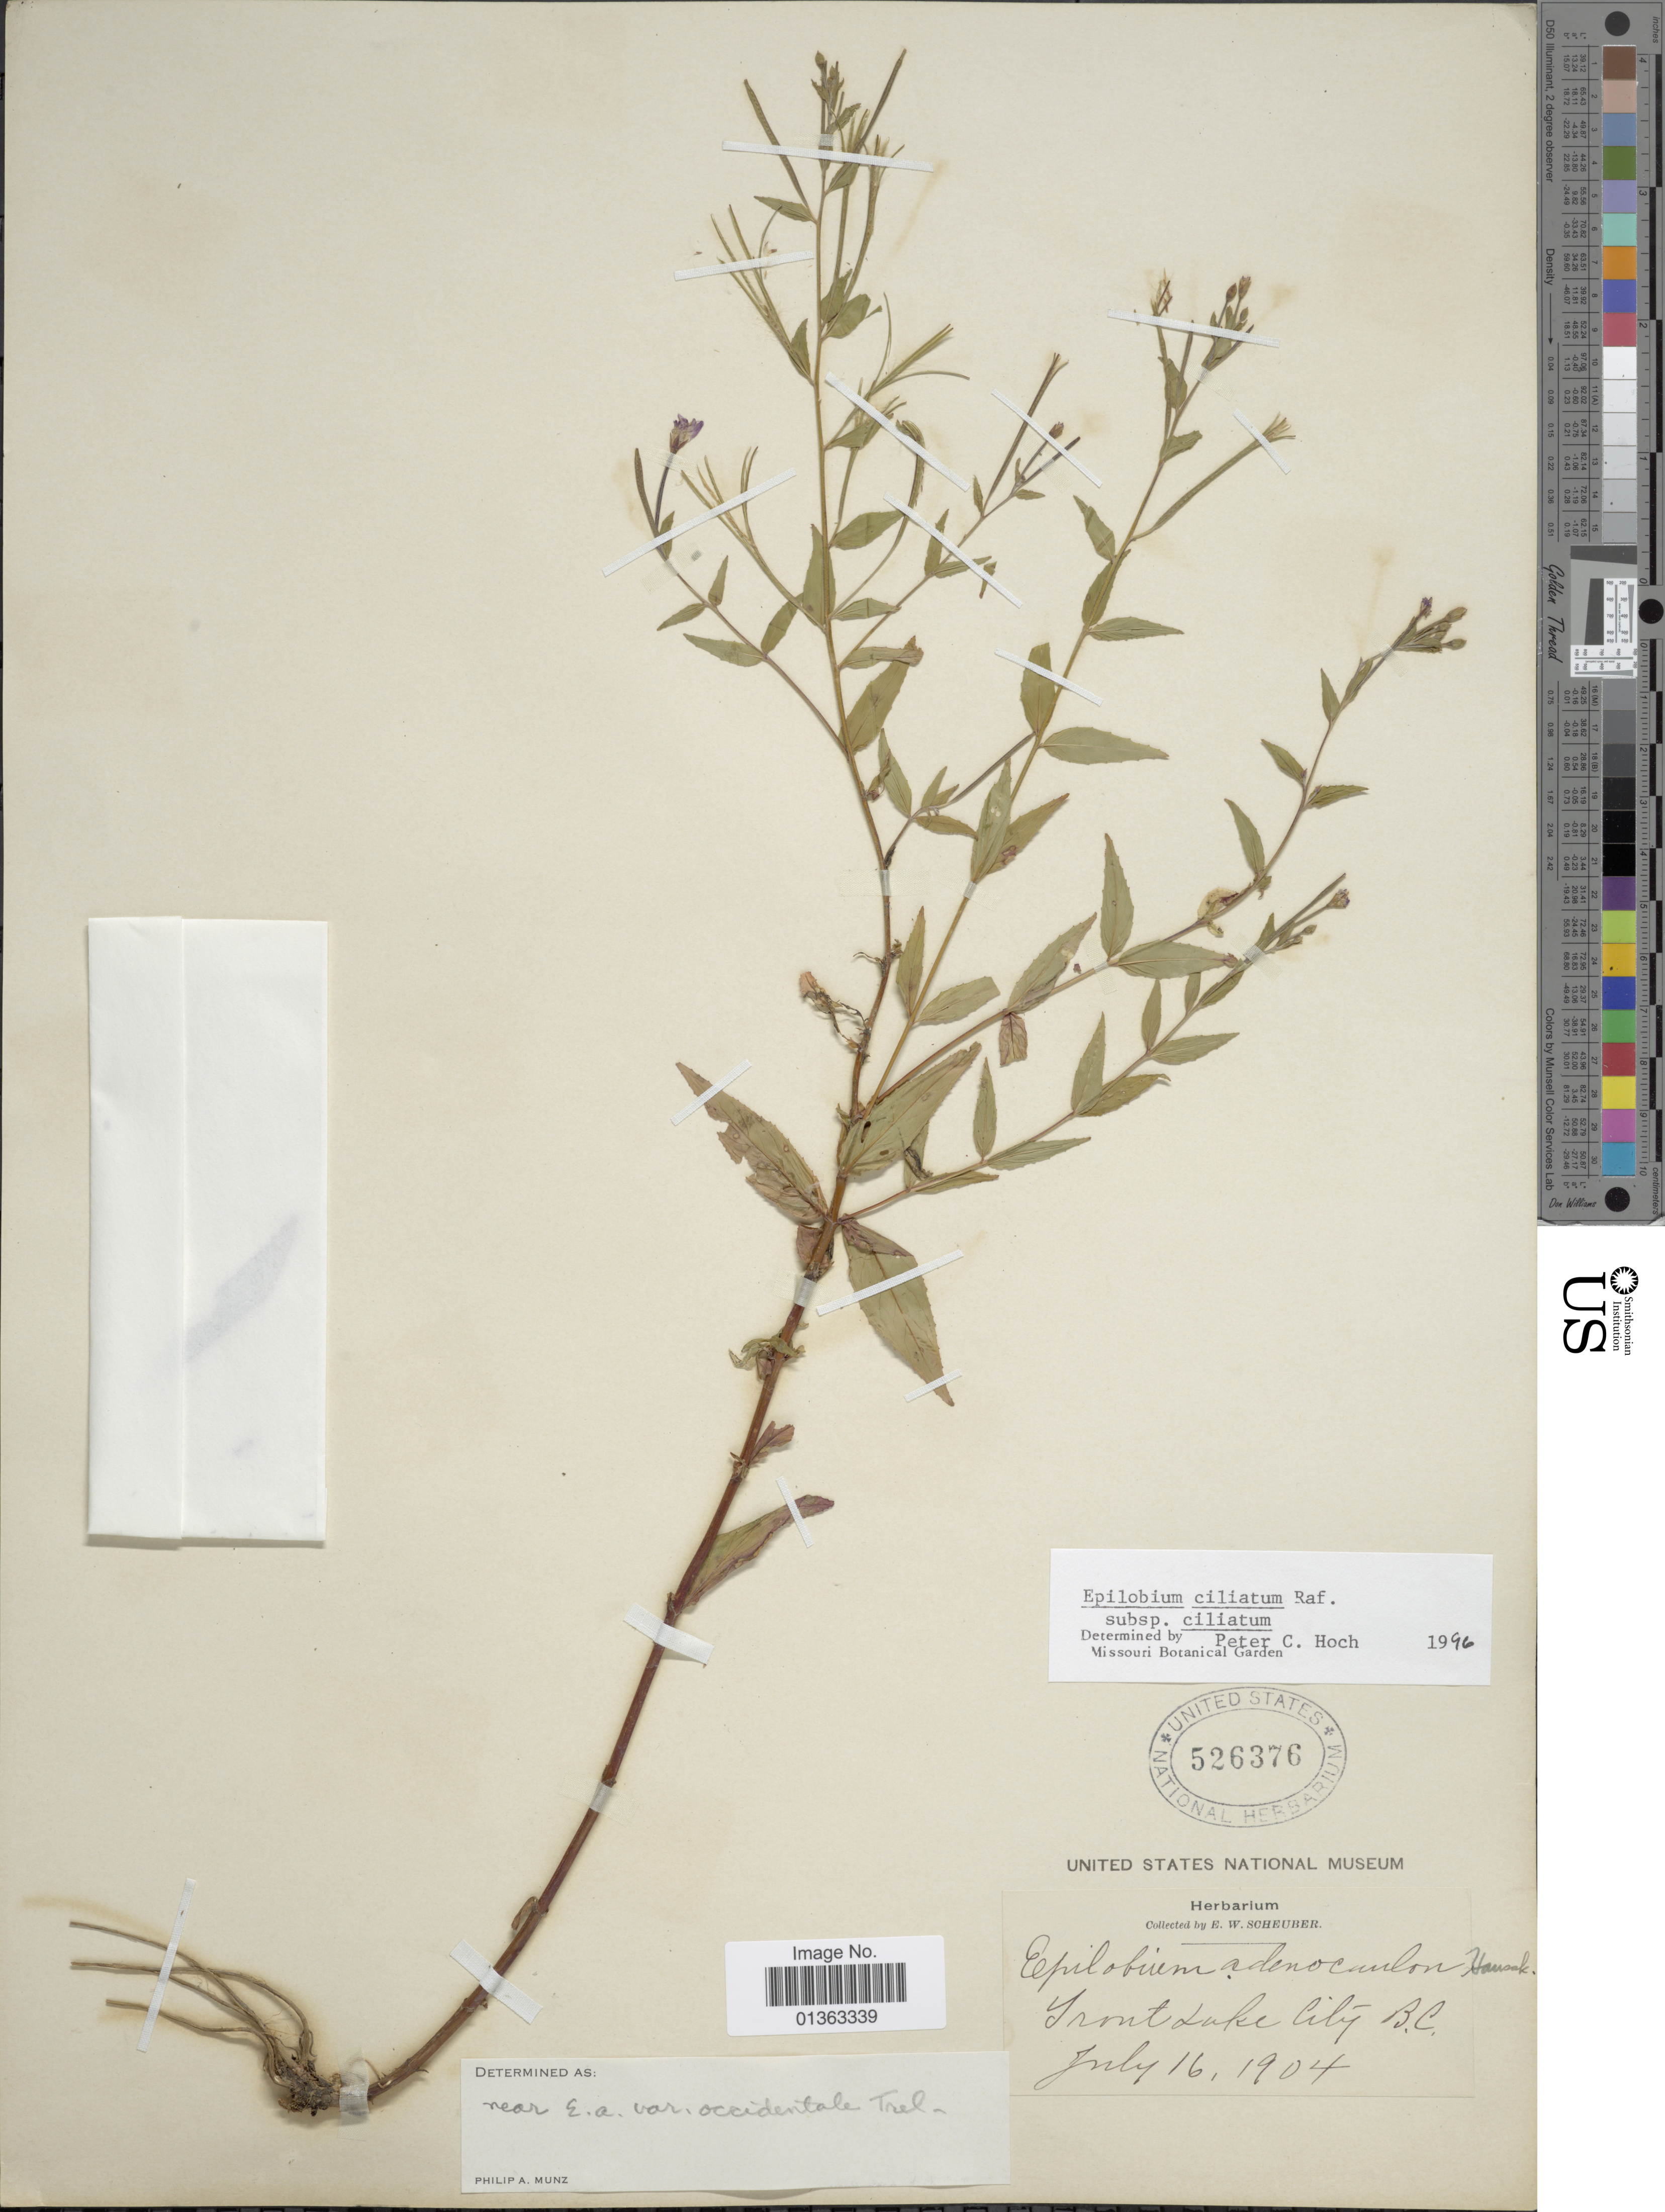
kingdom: Plantae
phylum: Tracheophyta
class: Magnoliopsida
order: Myrtales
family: Onagraceae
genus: Epilobium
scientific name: Epilobium ciliatum subsp. ciliatum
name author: Raf.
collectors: E. Scheuber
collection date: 1904-07-16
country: Canada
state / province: British Columbia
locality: Trout Lake City.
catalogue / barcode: US 526376